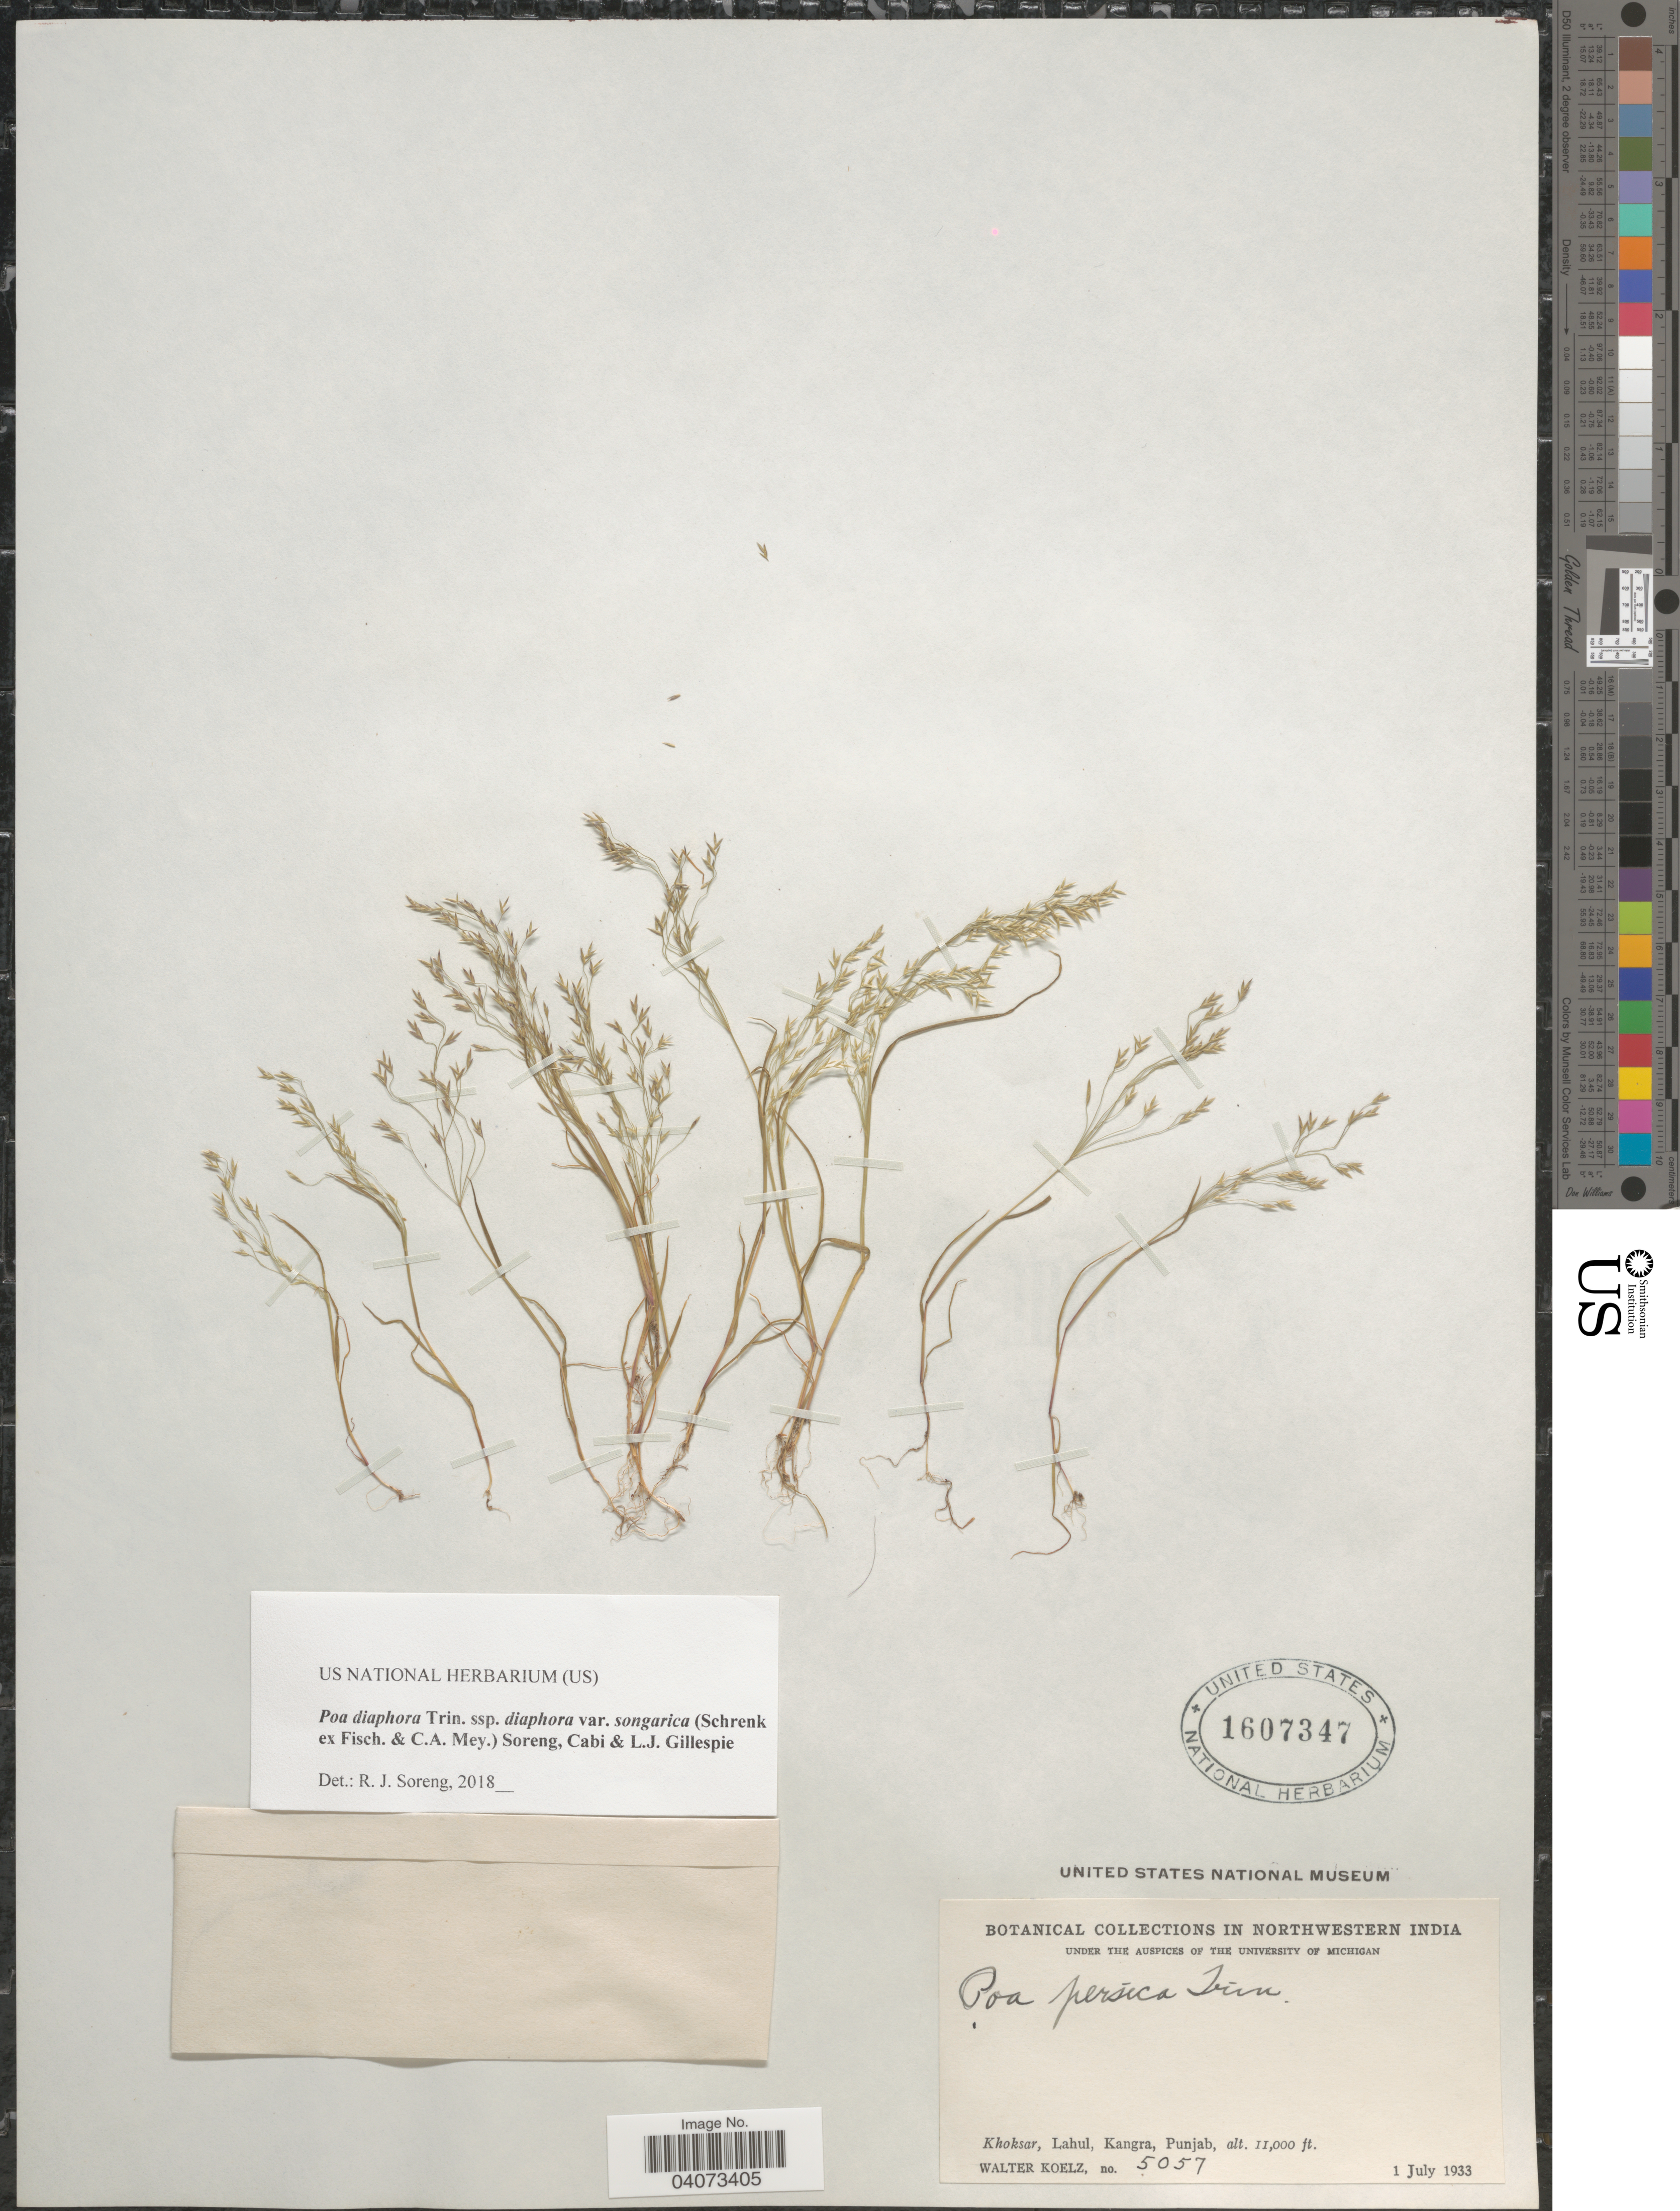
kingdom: Plantae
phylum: Tracheophyta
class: Liliopsida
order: Poales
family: Poaceae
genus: Poa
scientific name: Poa diaphora subsp. diaphora var. songarica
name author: (Schrenk ex Fisch. & C.A. Mey.) Soreng et al.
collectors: W. N. Koelz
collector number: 5057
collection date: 1933-07-01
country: India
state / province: Punjab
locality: Northwestern India. Khoksar, Lahul, Kangra.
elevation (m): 3353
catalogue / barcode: US 1607347